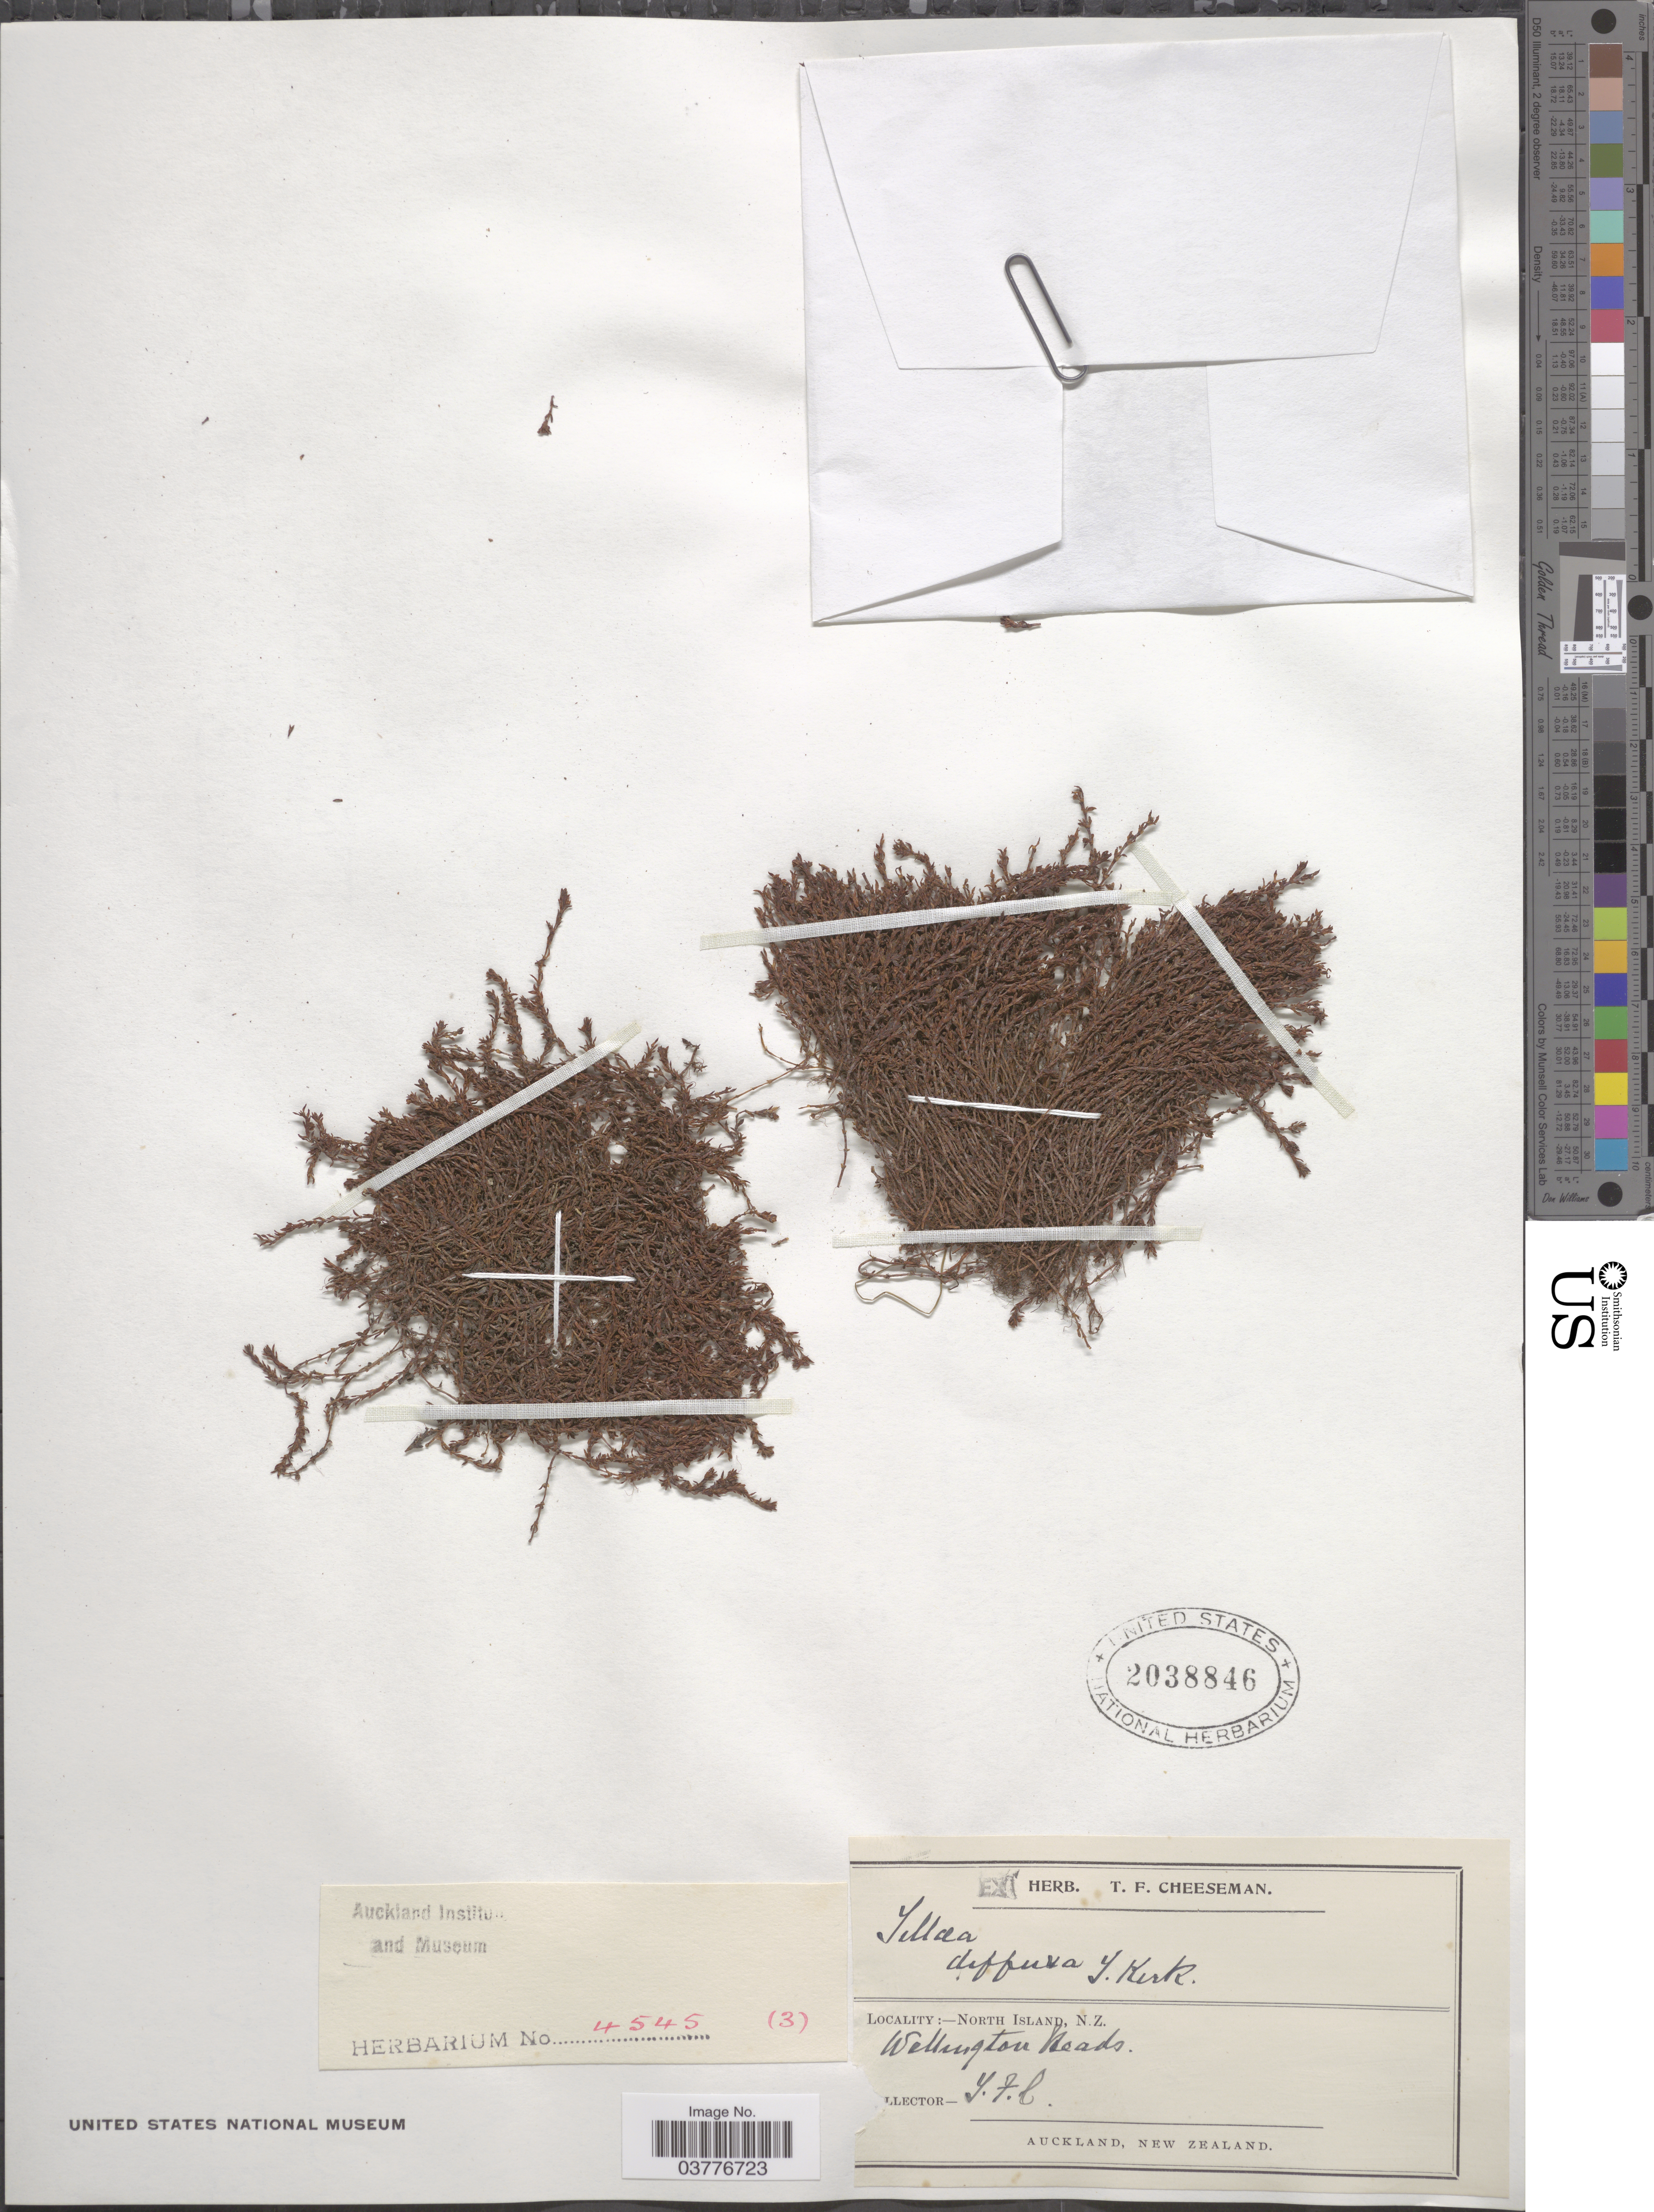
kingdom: Plantae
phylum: Tracheophyta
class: Magnoliopsida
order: Saxifragales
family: Crassulaceae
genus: Crassula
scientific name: Crassula kirkii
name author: (Allen) A.P. Druce & Given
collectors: T. F. Cheeseman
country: New Zealand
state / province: Wellington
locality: North Island. Wellington Heads.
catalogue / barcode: US 2038846